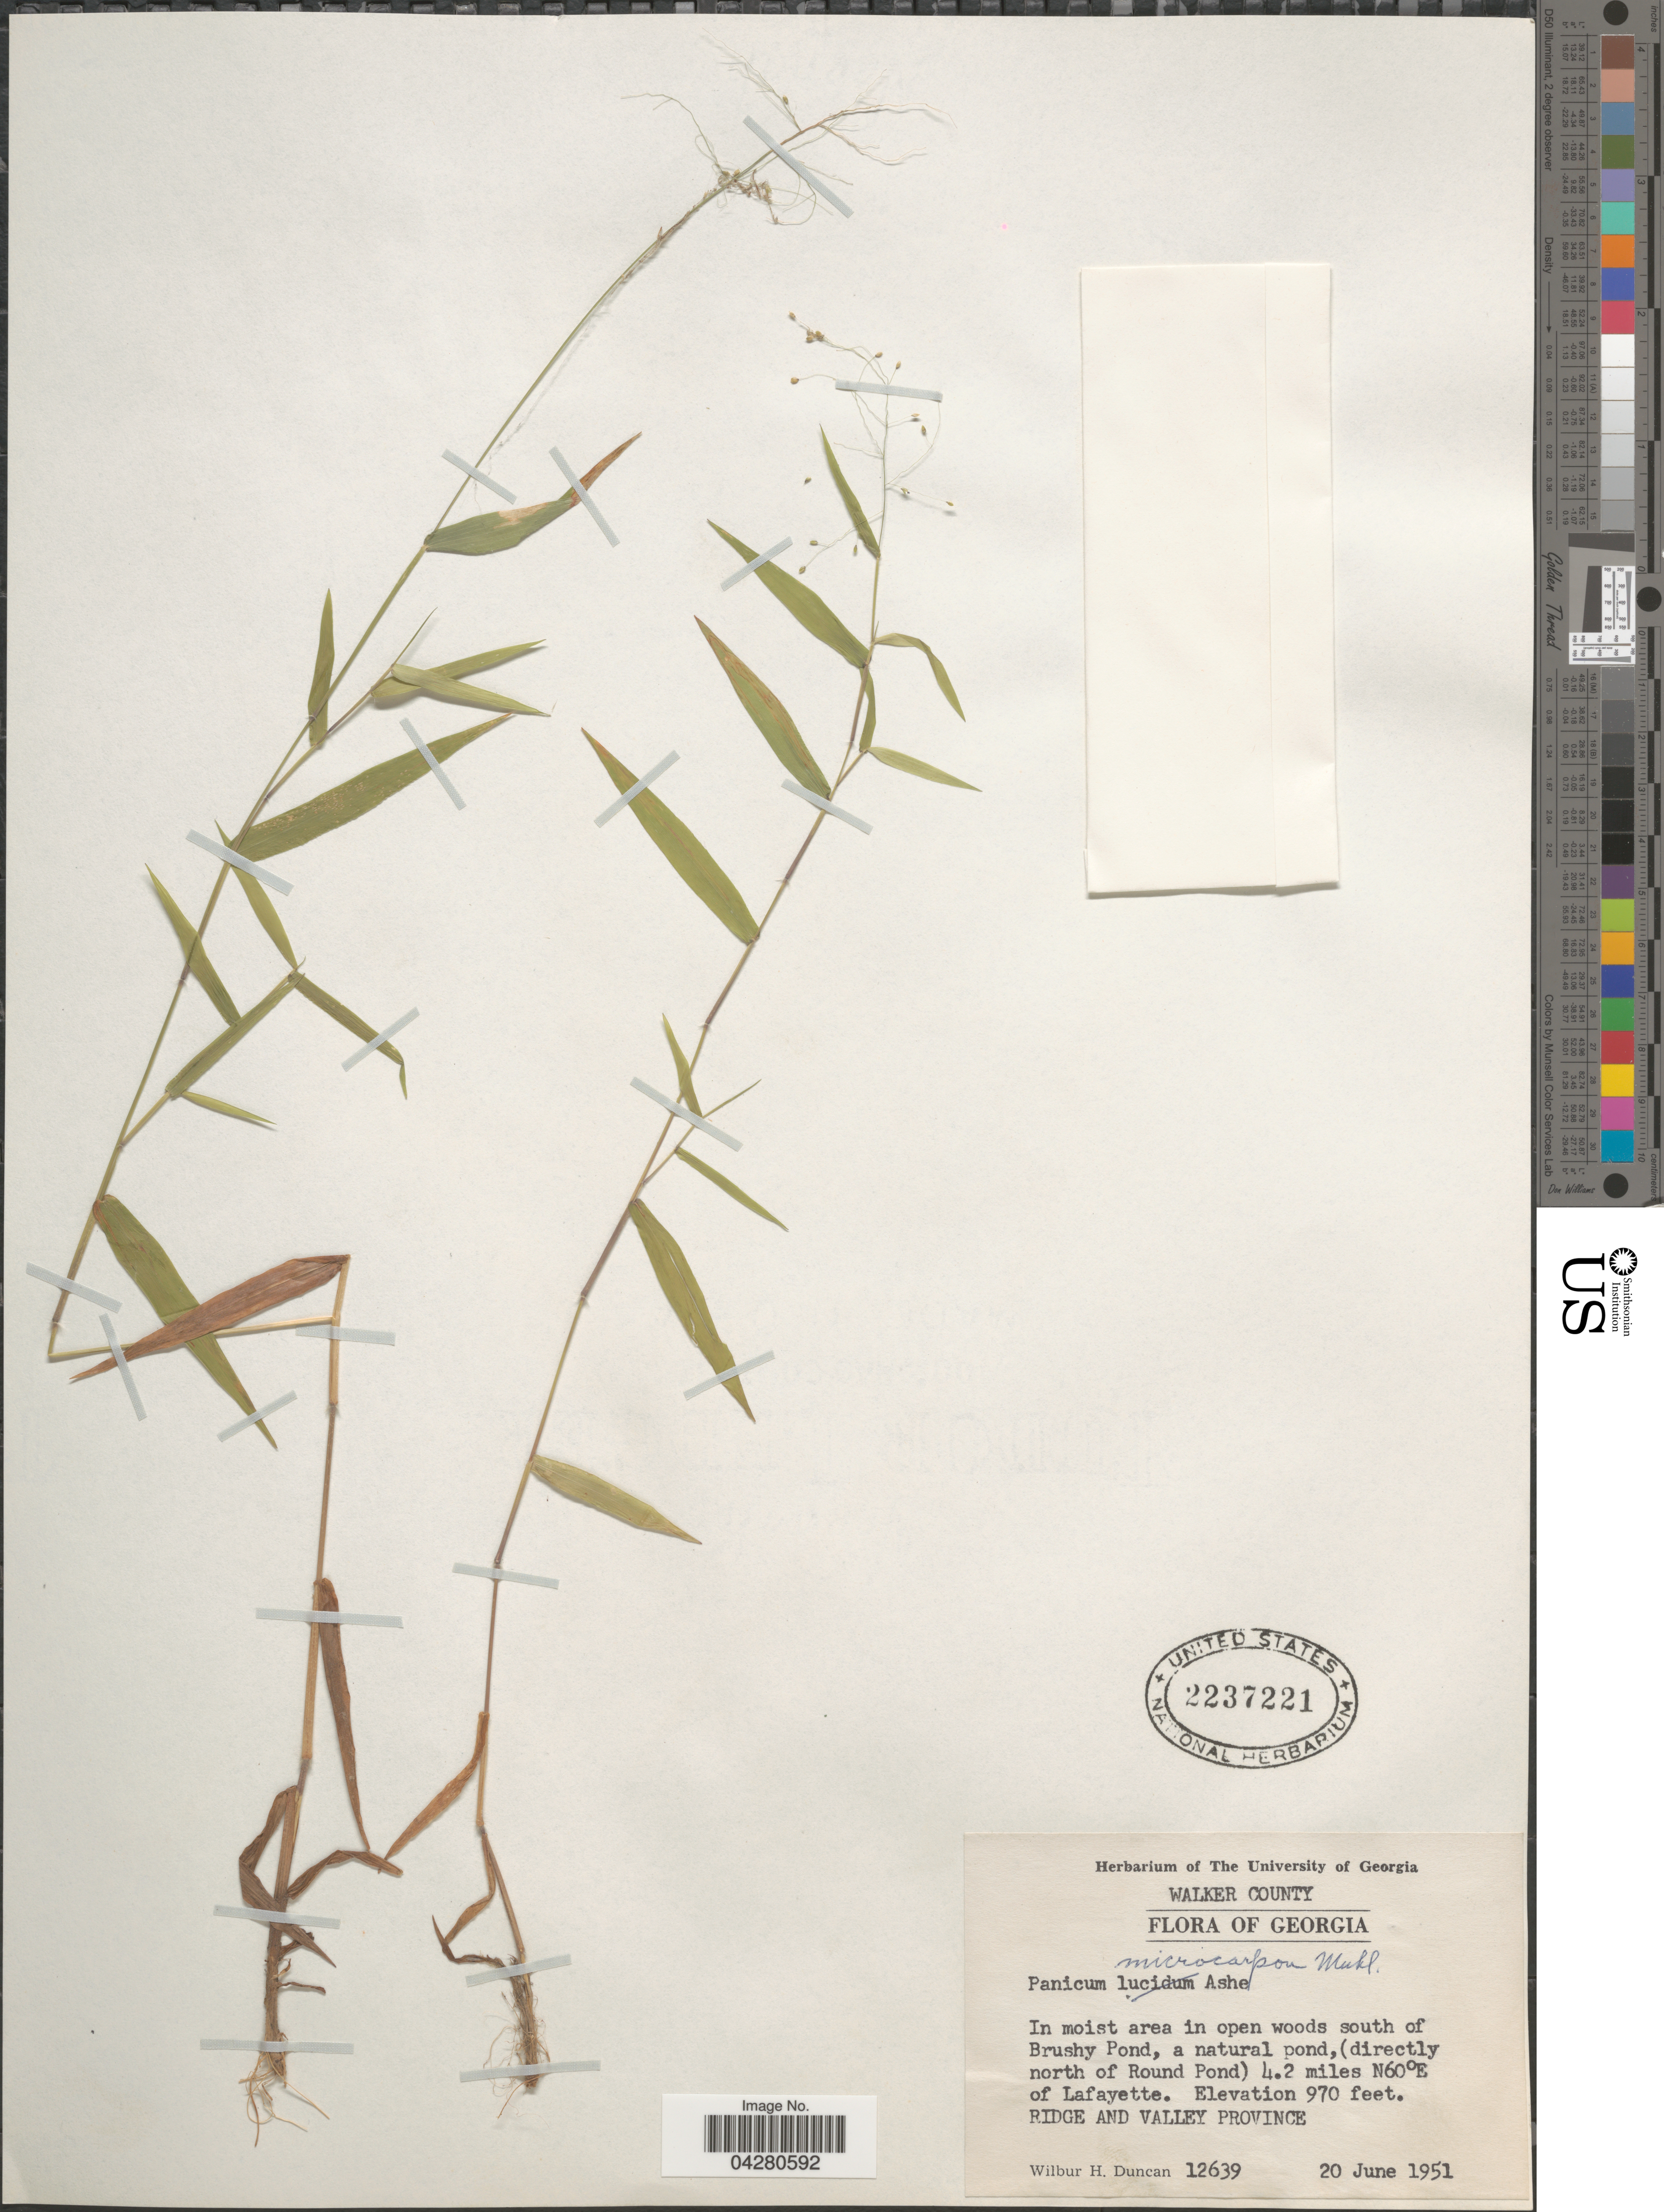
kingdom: Plantae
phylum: Tracheophyta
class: Liliopsida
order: Poales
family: Poaceae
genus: Dichanthelium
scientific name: Dichanthelium dichotomum var. dichotomum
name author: (L.) Gould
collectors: W. H. Duncan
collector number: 12639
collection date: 1951-06-20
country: United States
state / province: Georgia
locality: Walker County. In open woods south of Brushy Pond, a natural pond, (directly north of Round Pond) 4.2 miles N60°E of Lafayette. Ridge and Valley Province.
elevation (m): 296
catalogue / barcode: US 2237221